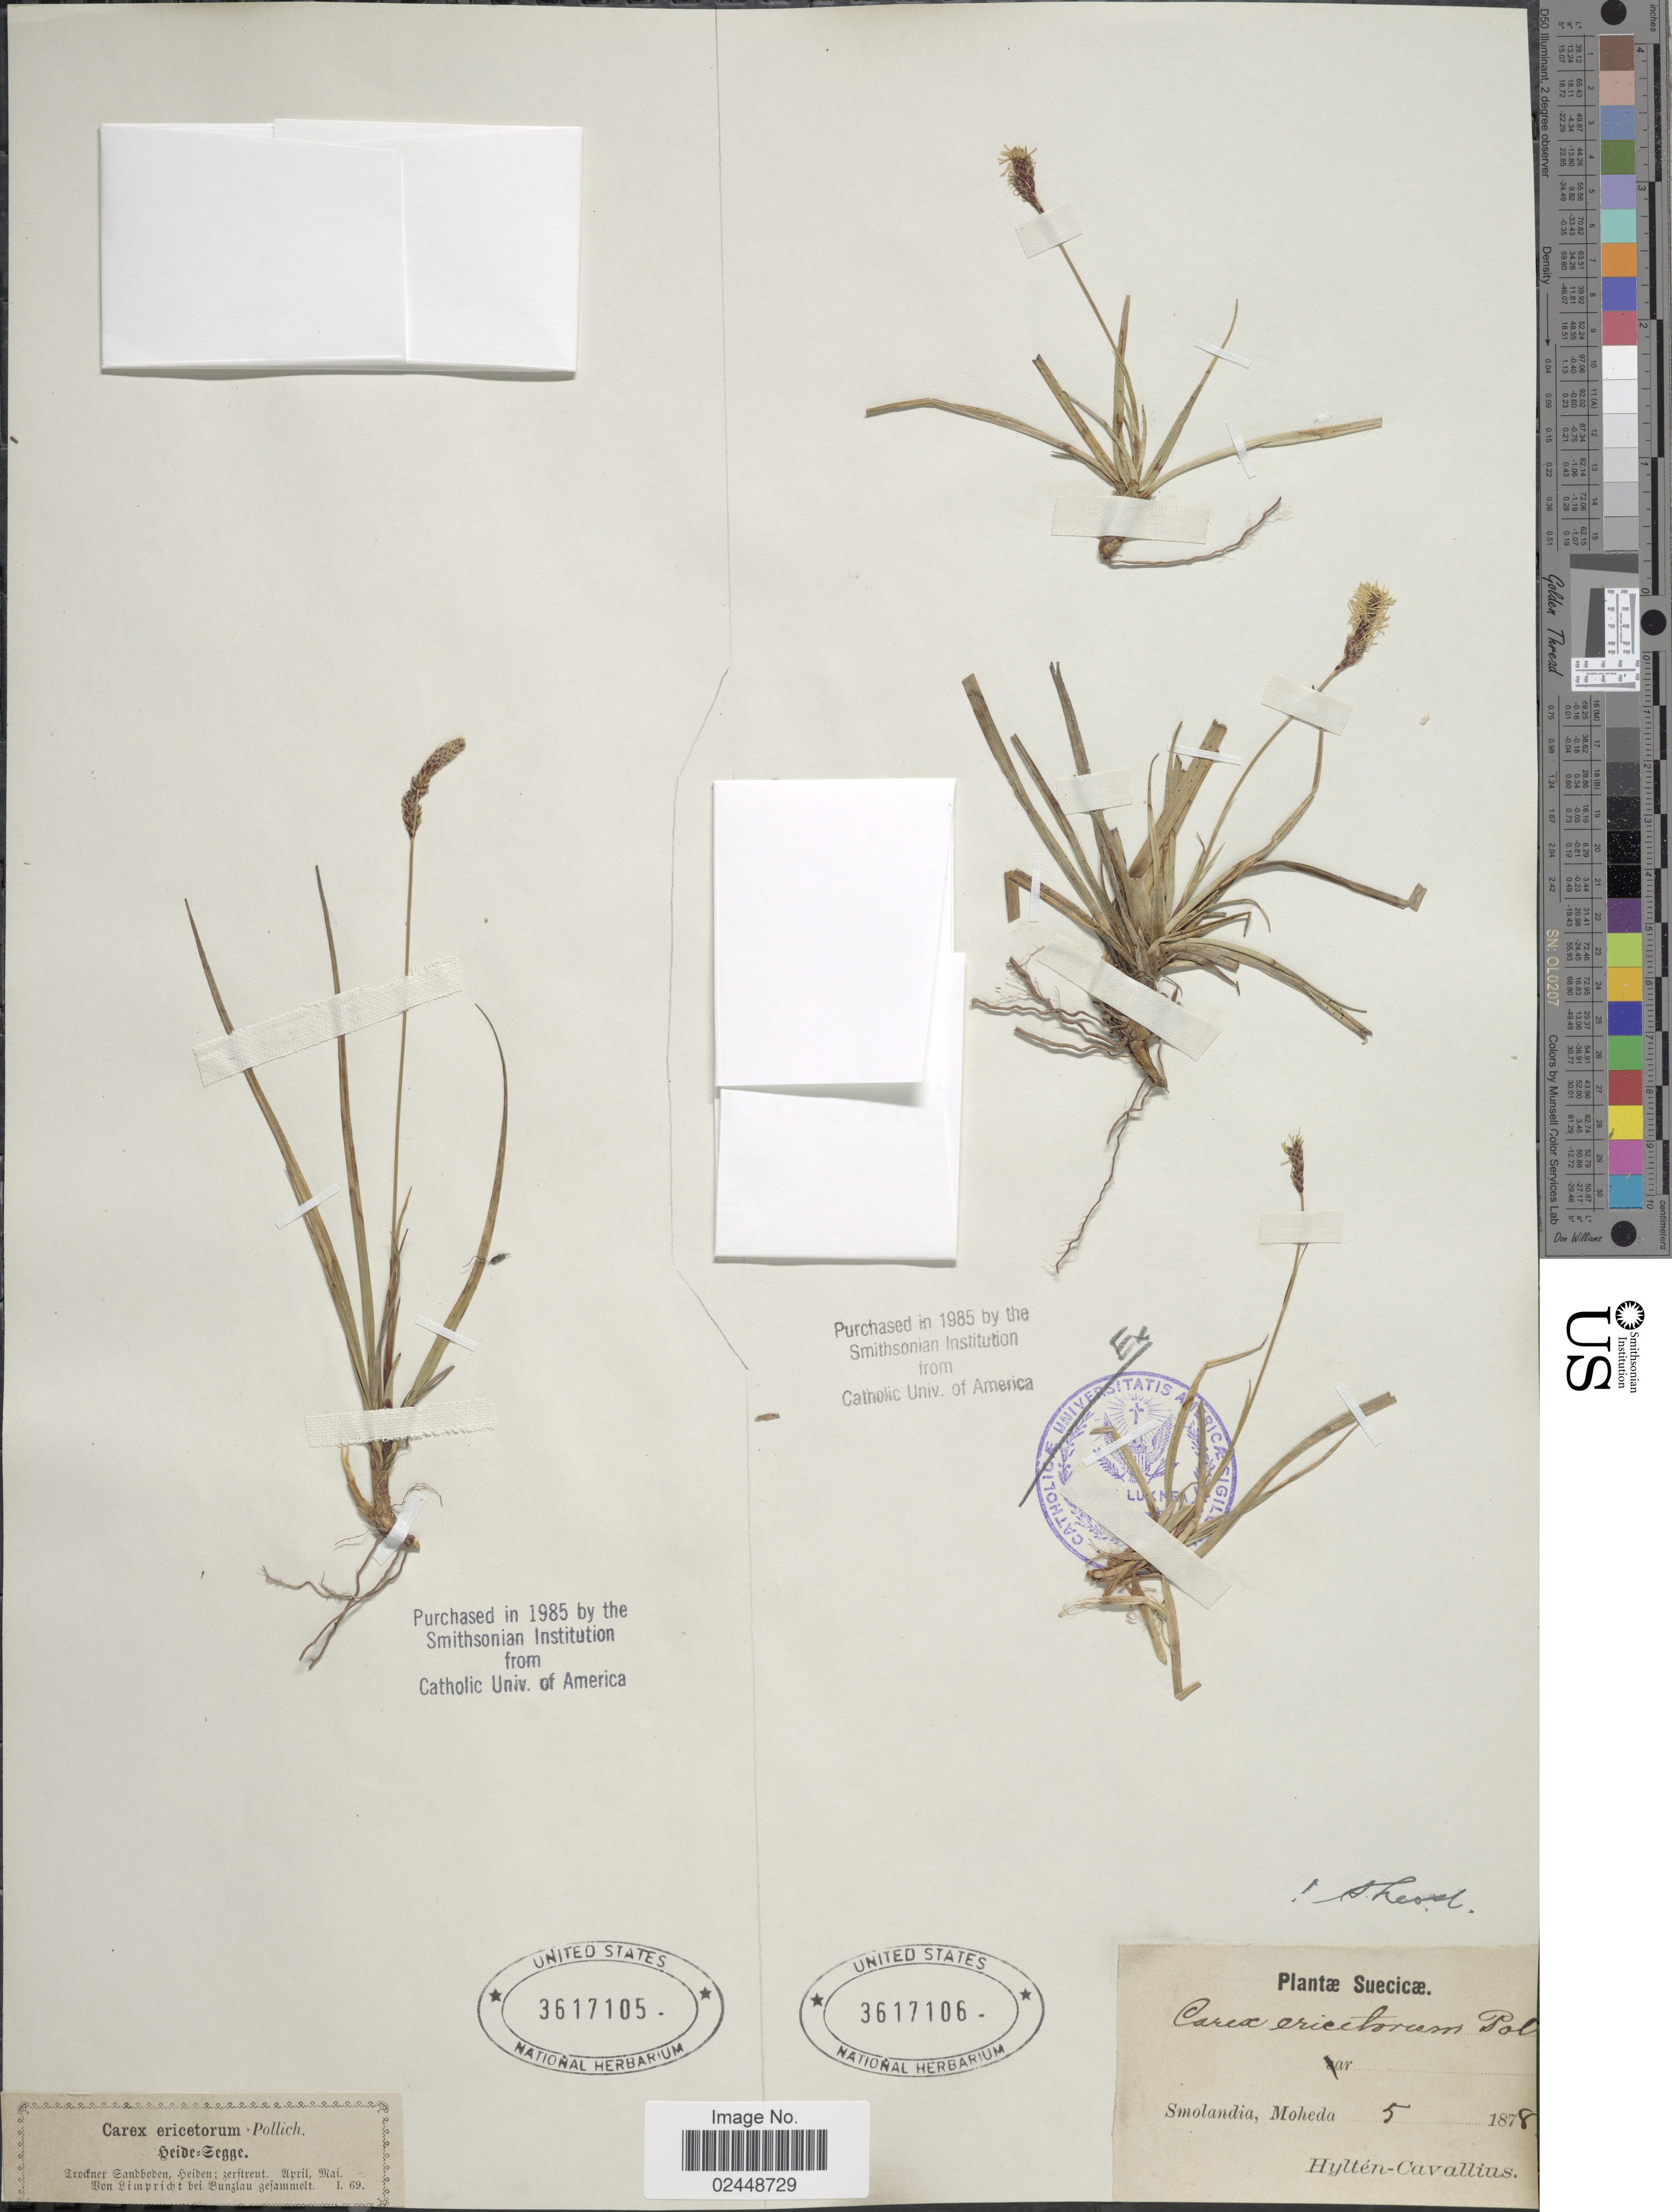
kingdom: Plantae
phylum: Tracheophyta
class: Liliopsida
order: Poales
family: Cyperaceae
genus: Carex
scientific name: Carex ericetorum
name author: Pollich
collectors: Hyltén-Cavallius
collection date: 1878-05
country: Sweden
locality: Suecicae. Smolandia, Moheda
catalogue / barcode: US 3617106